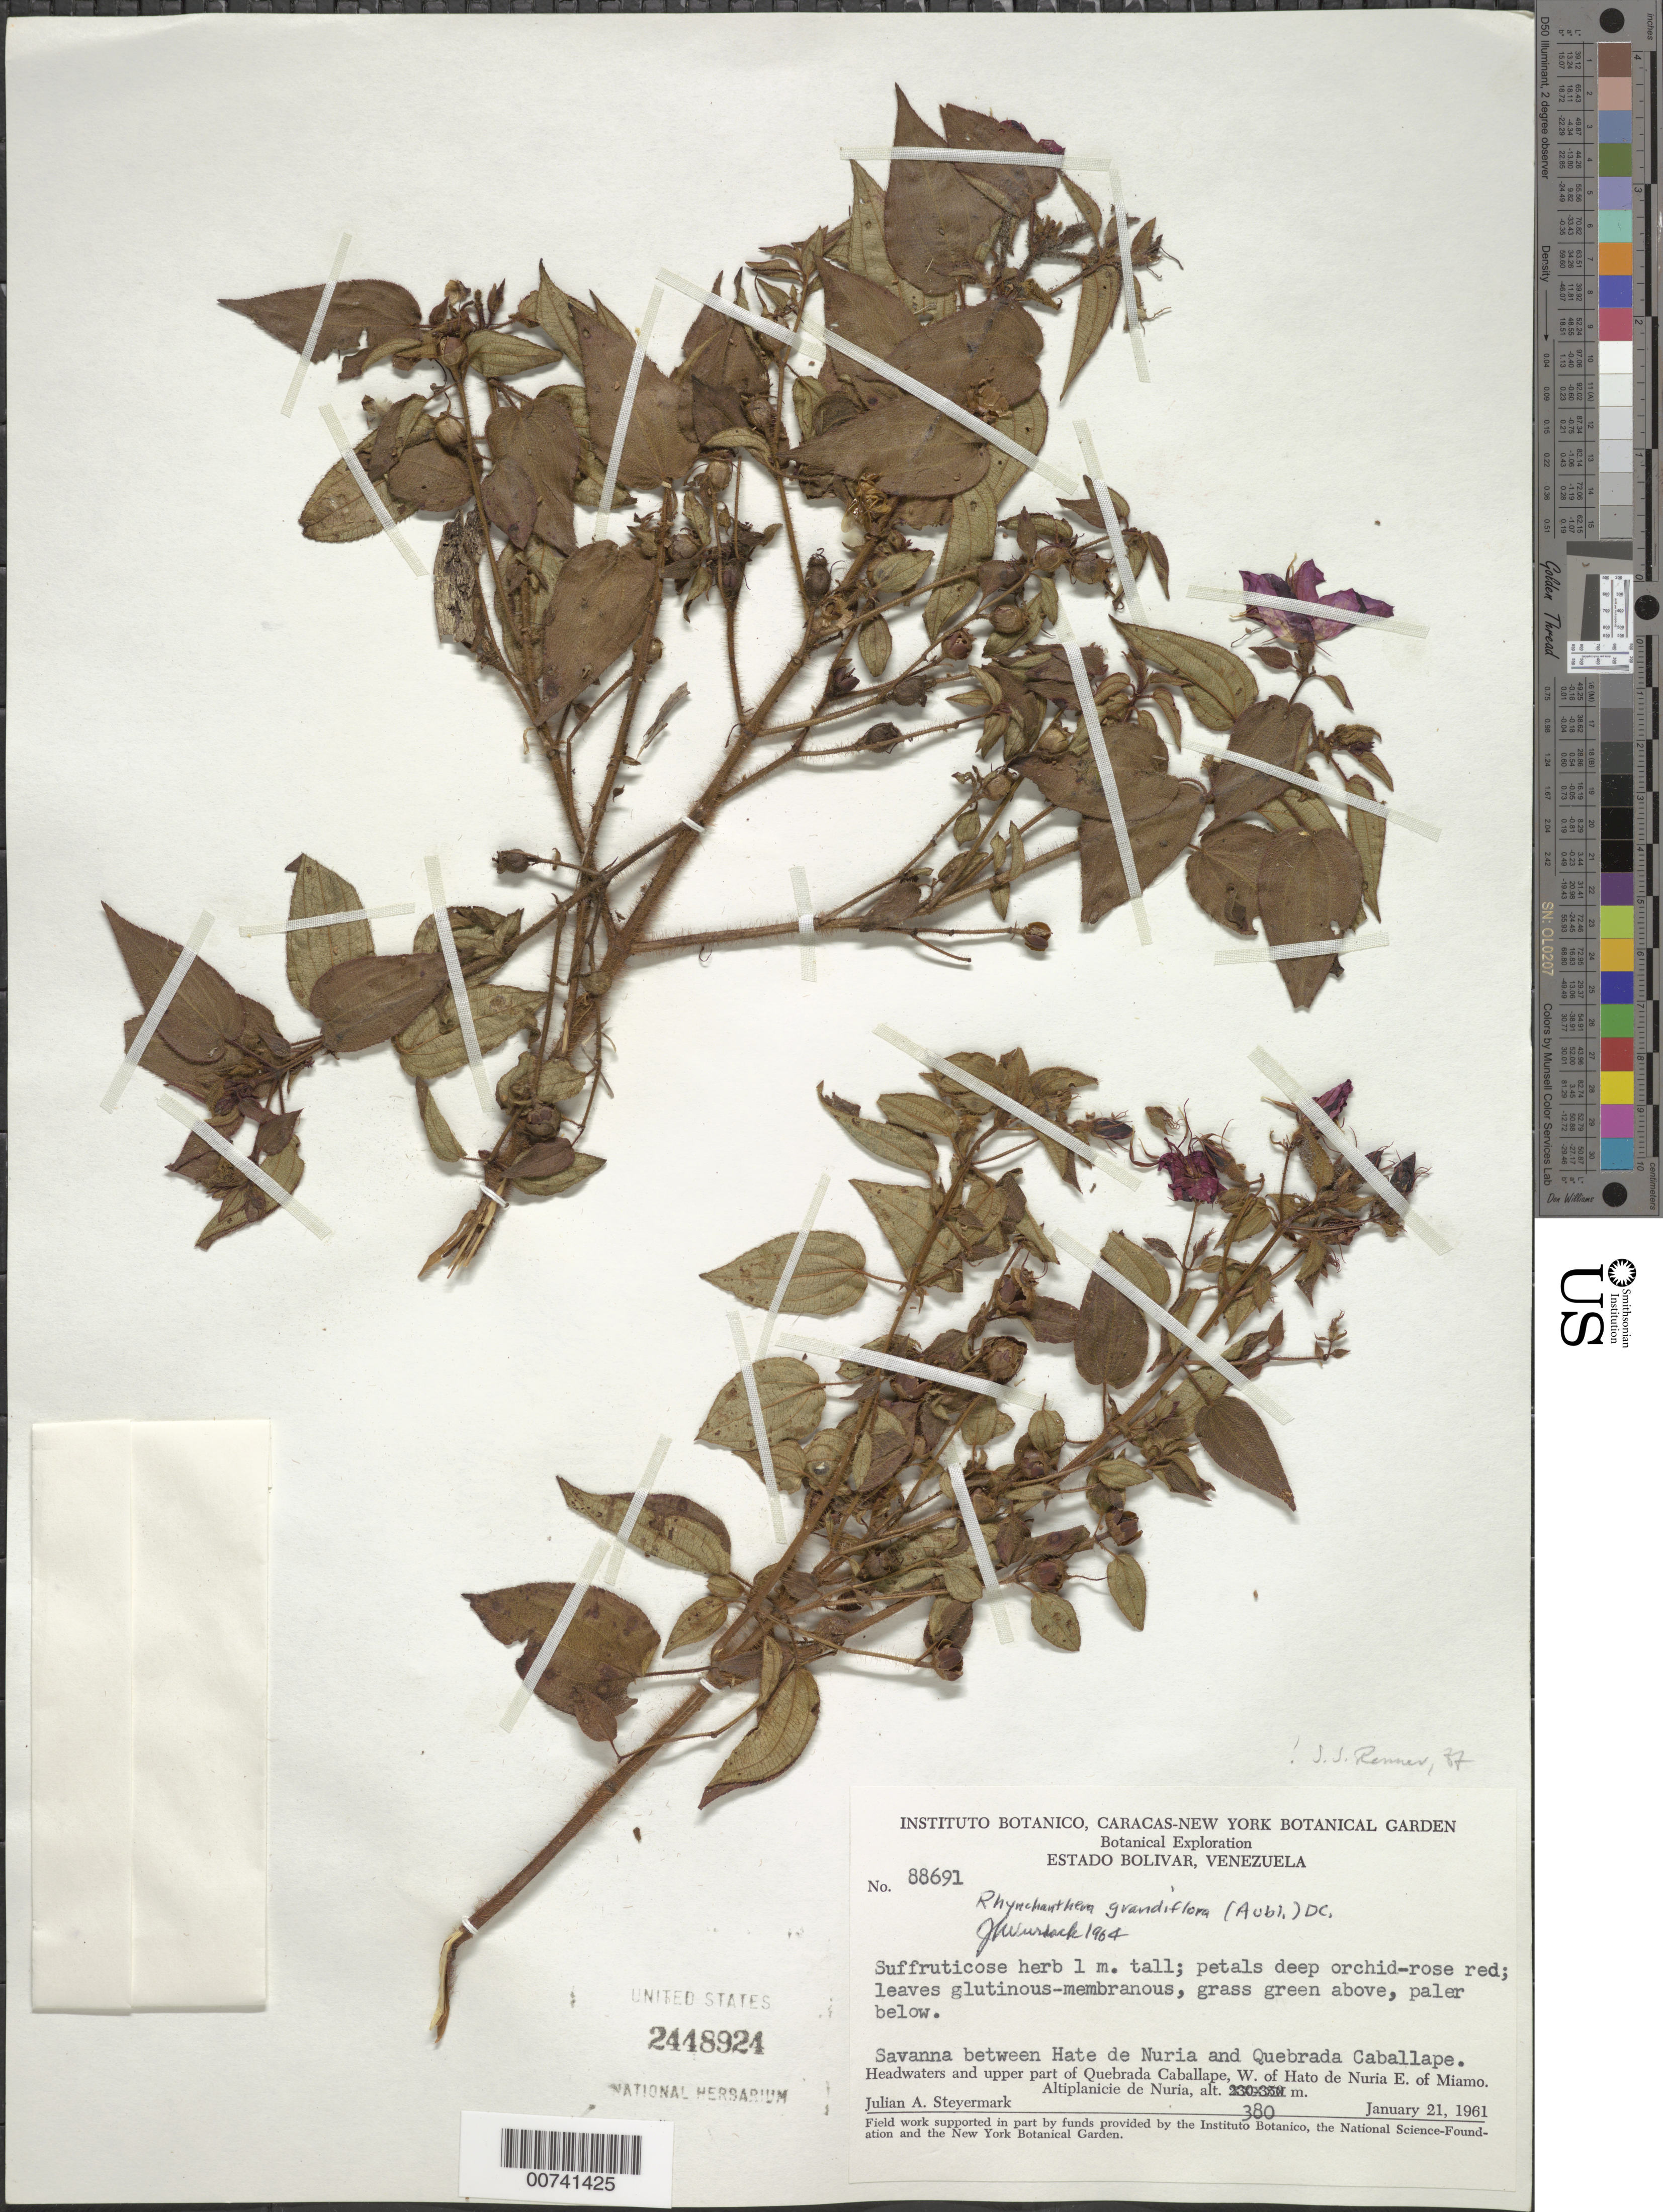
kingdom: Plantae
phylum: Tracheophyta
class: Magnoliopsida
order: Myrtales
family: Melastomataceae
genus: Rhynchanthera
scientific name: Rhynchanthera grandiflora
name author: (Aubl.) DC.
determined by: Renner, S. S.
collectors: J. Steyermark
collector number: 88691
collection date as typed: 21-Jan-61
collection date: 1961-01-21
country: Venezuela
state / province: Bolívar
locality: Altiplanicie de Nuria; between Hato de Nuria and Quebrada Caballape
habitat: Savanna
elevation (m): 380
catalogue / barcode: US 2448924